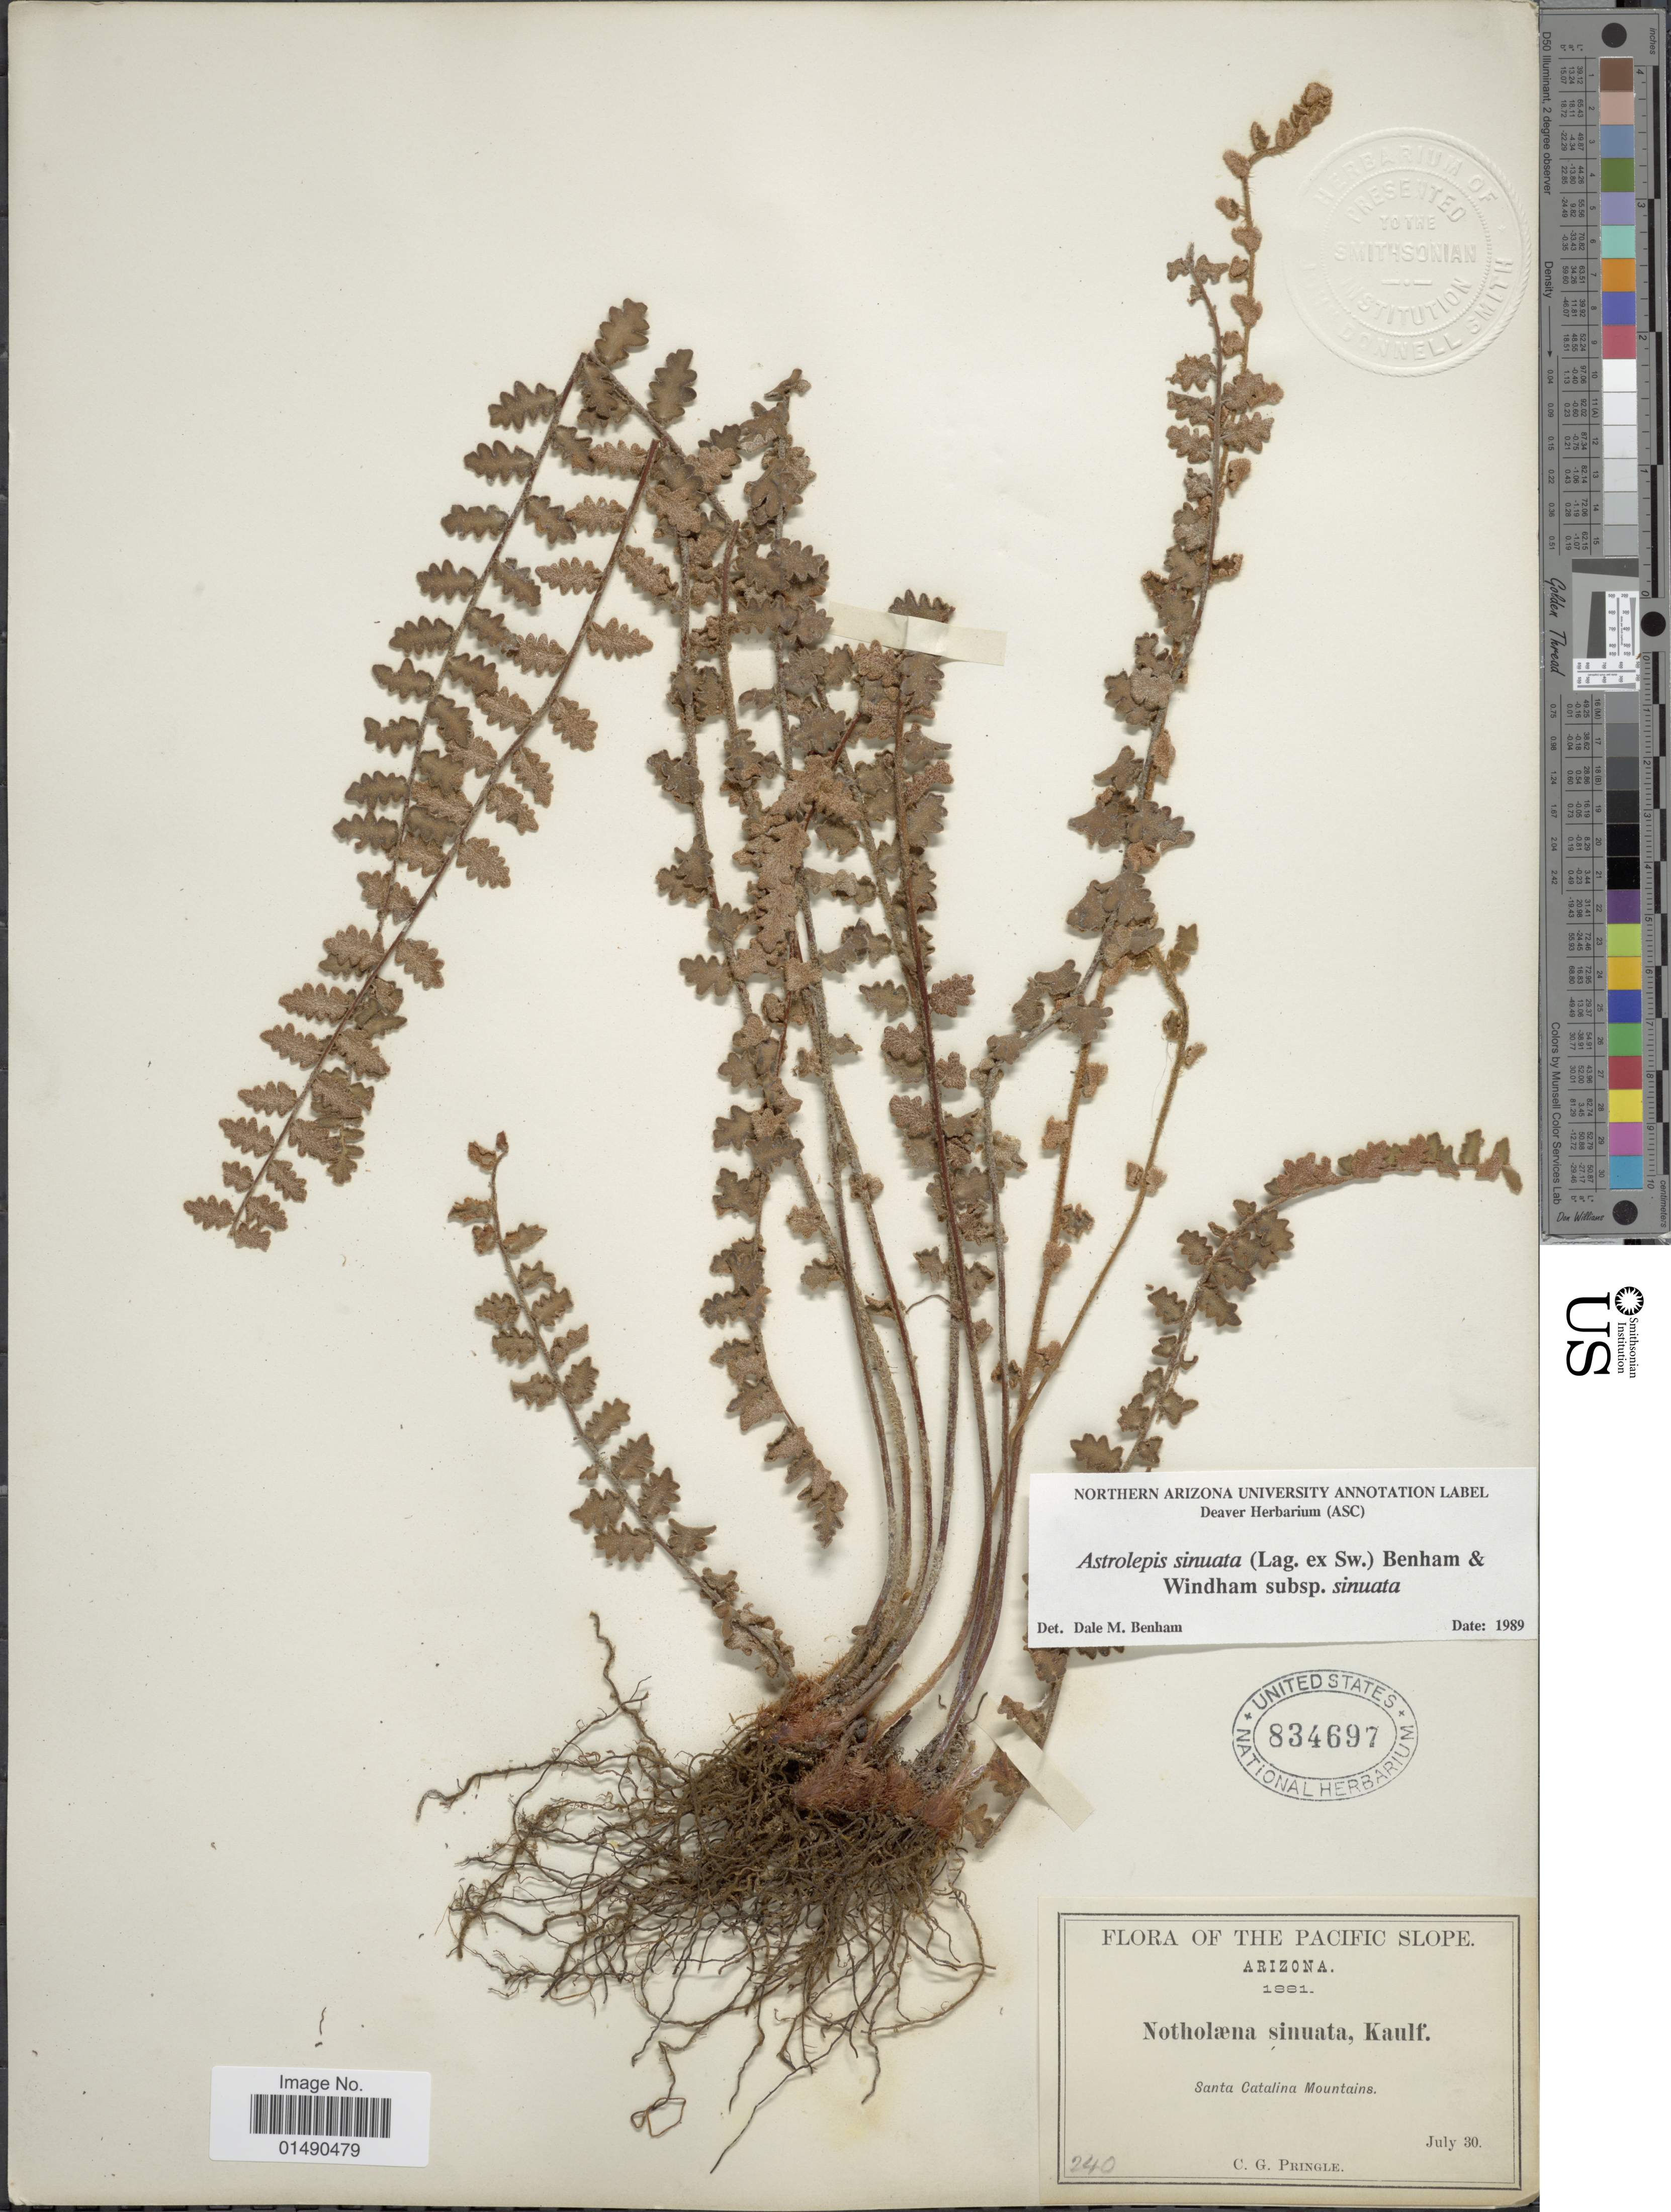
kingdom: Plantae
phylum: Tracheophyta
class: Polypodiopsida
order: Polypodiales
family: Pteridaceae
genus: Astrolepis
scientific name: Astrolepis sinuata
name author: (Lag. ex Sw.) D.M. Benham & Windham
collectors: C. G. Pringle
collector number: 240?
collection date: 1881-07-30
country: United States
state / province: Arizona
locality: Santa Catalina Mountains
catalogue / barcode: US 834697